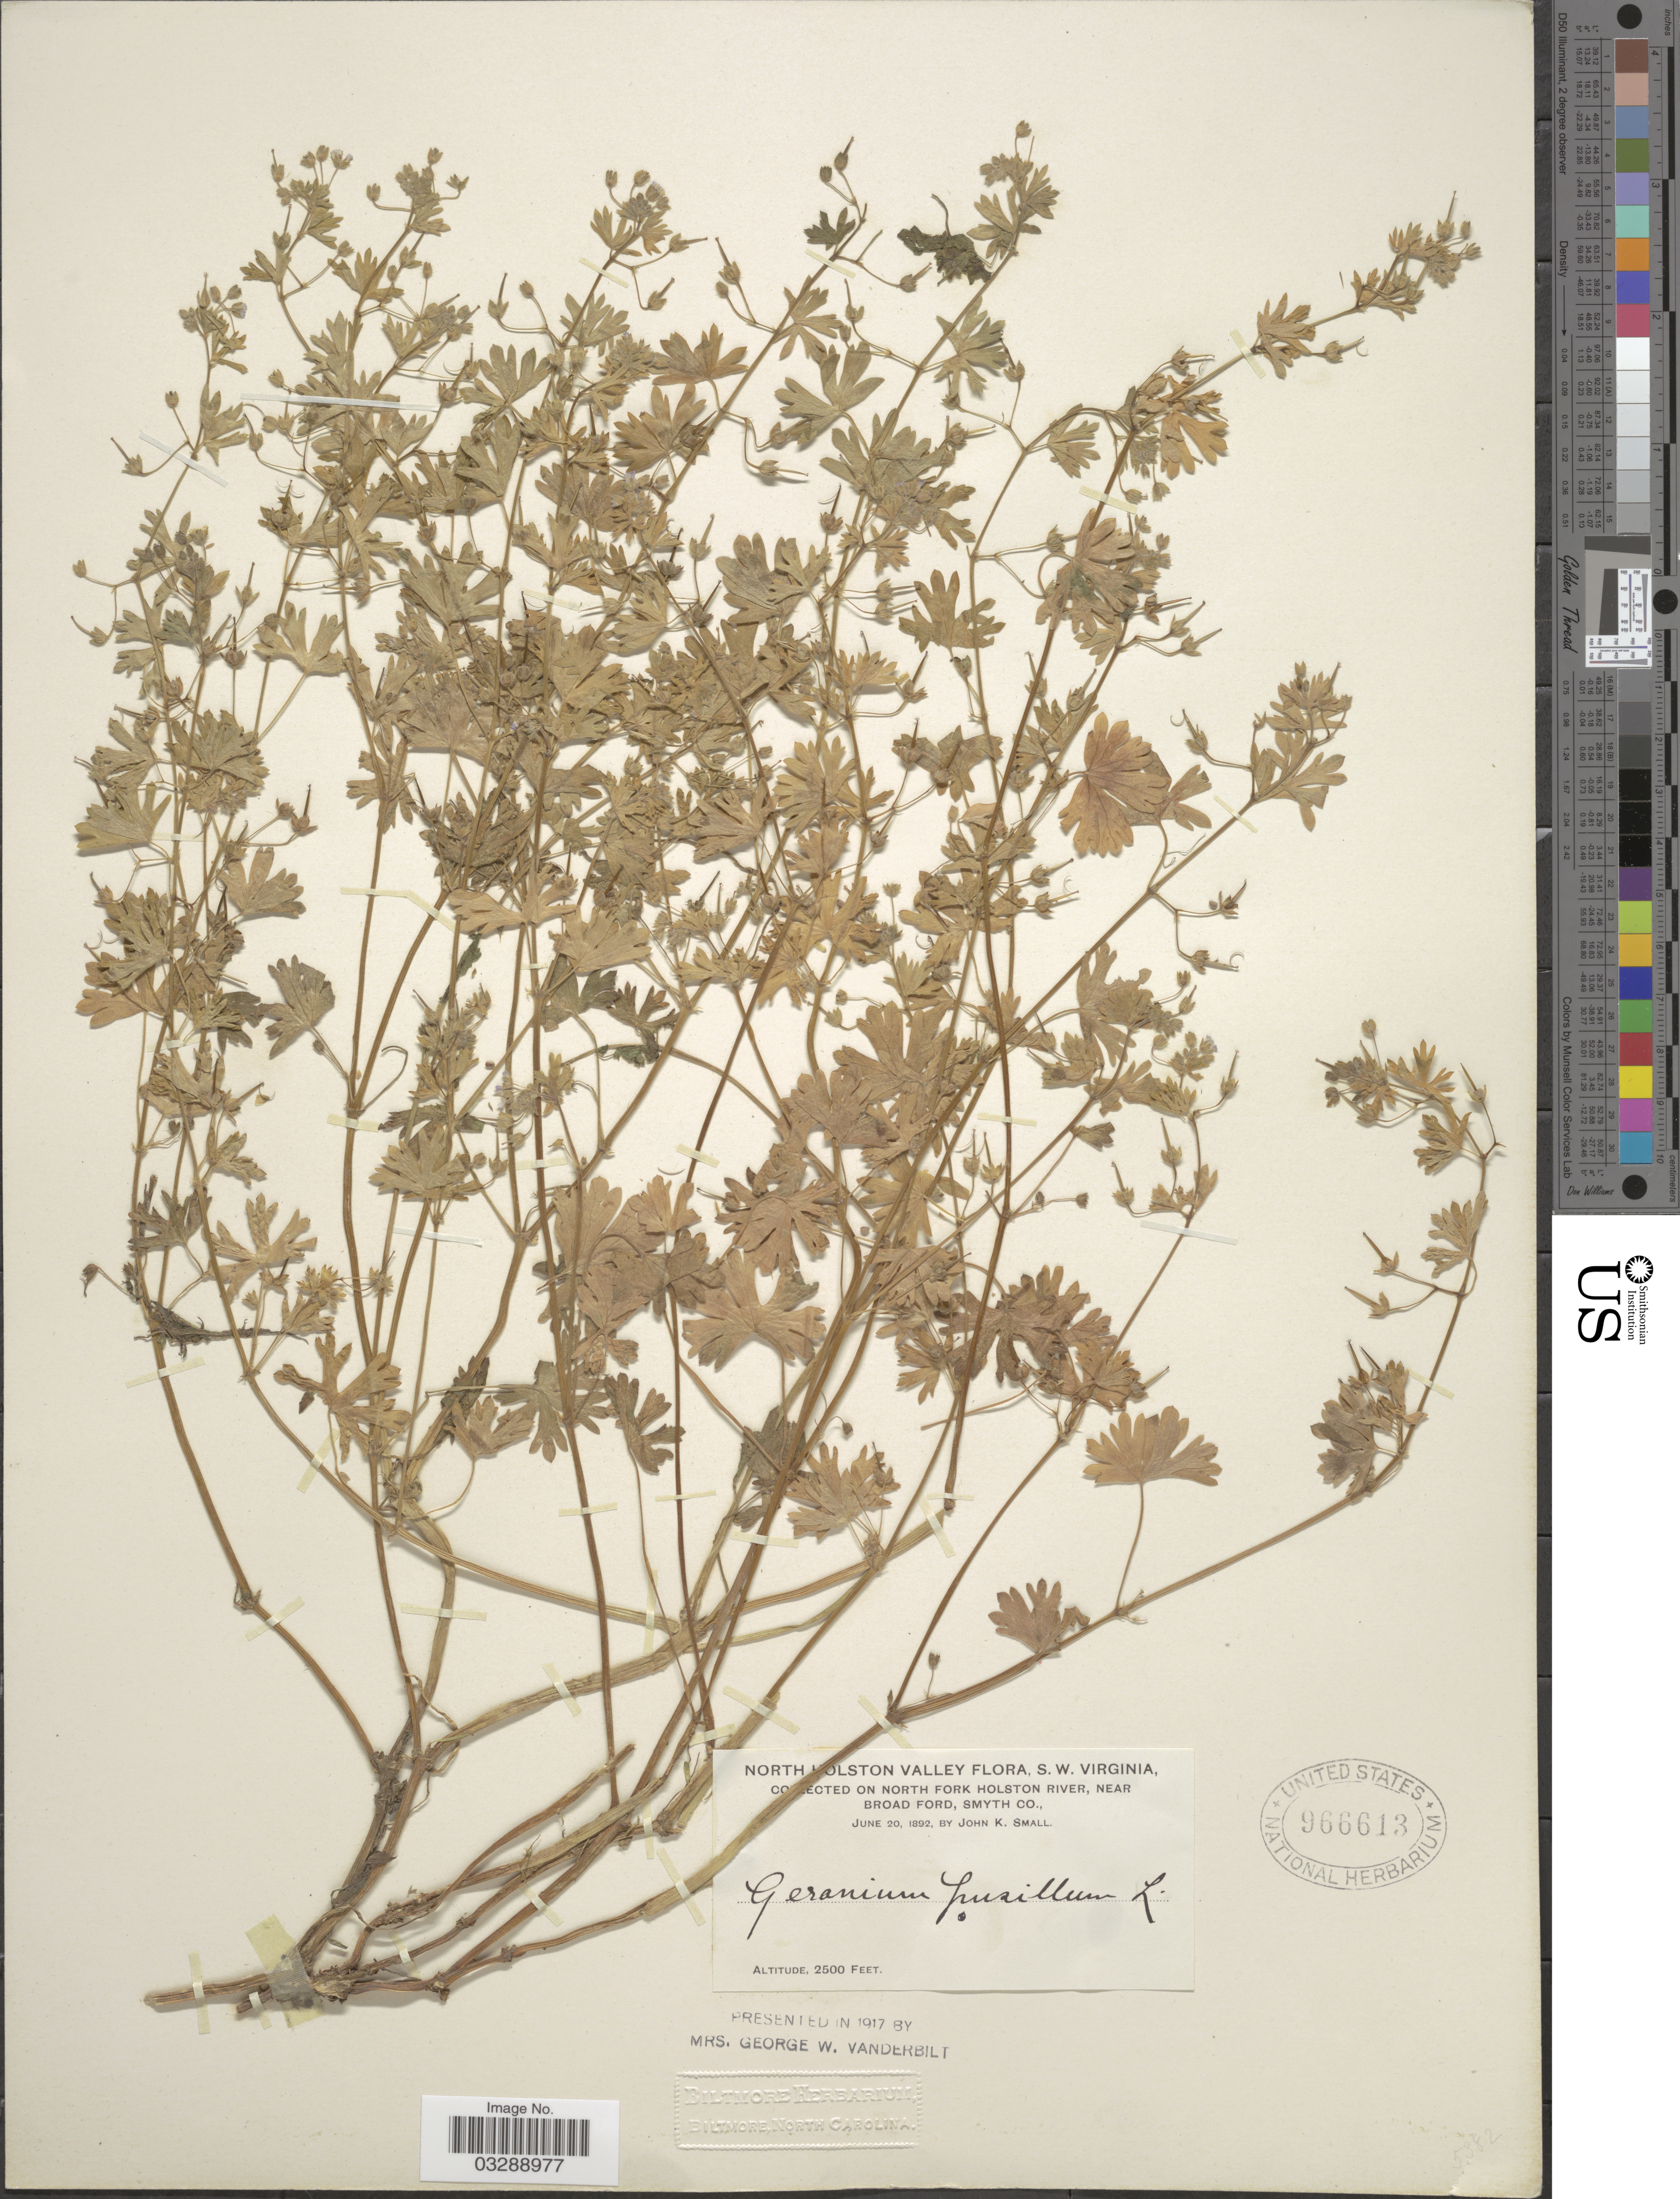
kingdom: Plantae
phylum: Tracheophyta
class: Magnoliopsida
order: Geraniales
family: Geraniaceae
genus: Geranium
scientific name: Geranium pusillum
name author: L.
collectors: J. K. Small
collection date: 1892-06-20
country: United States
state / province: Virginia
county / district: Smyth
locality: North Holston Valley, S.W. Virginia. On North Fork Holston River, near Broad Ford, Smyth Co.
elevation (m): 762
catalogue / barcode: US 966613